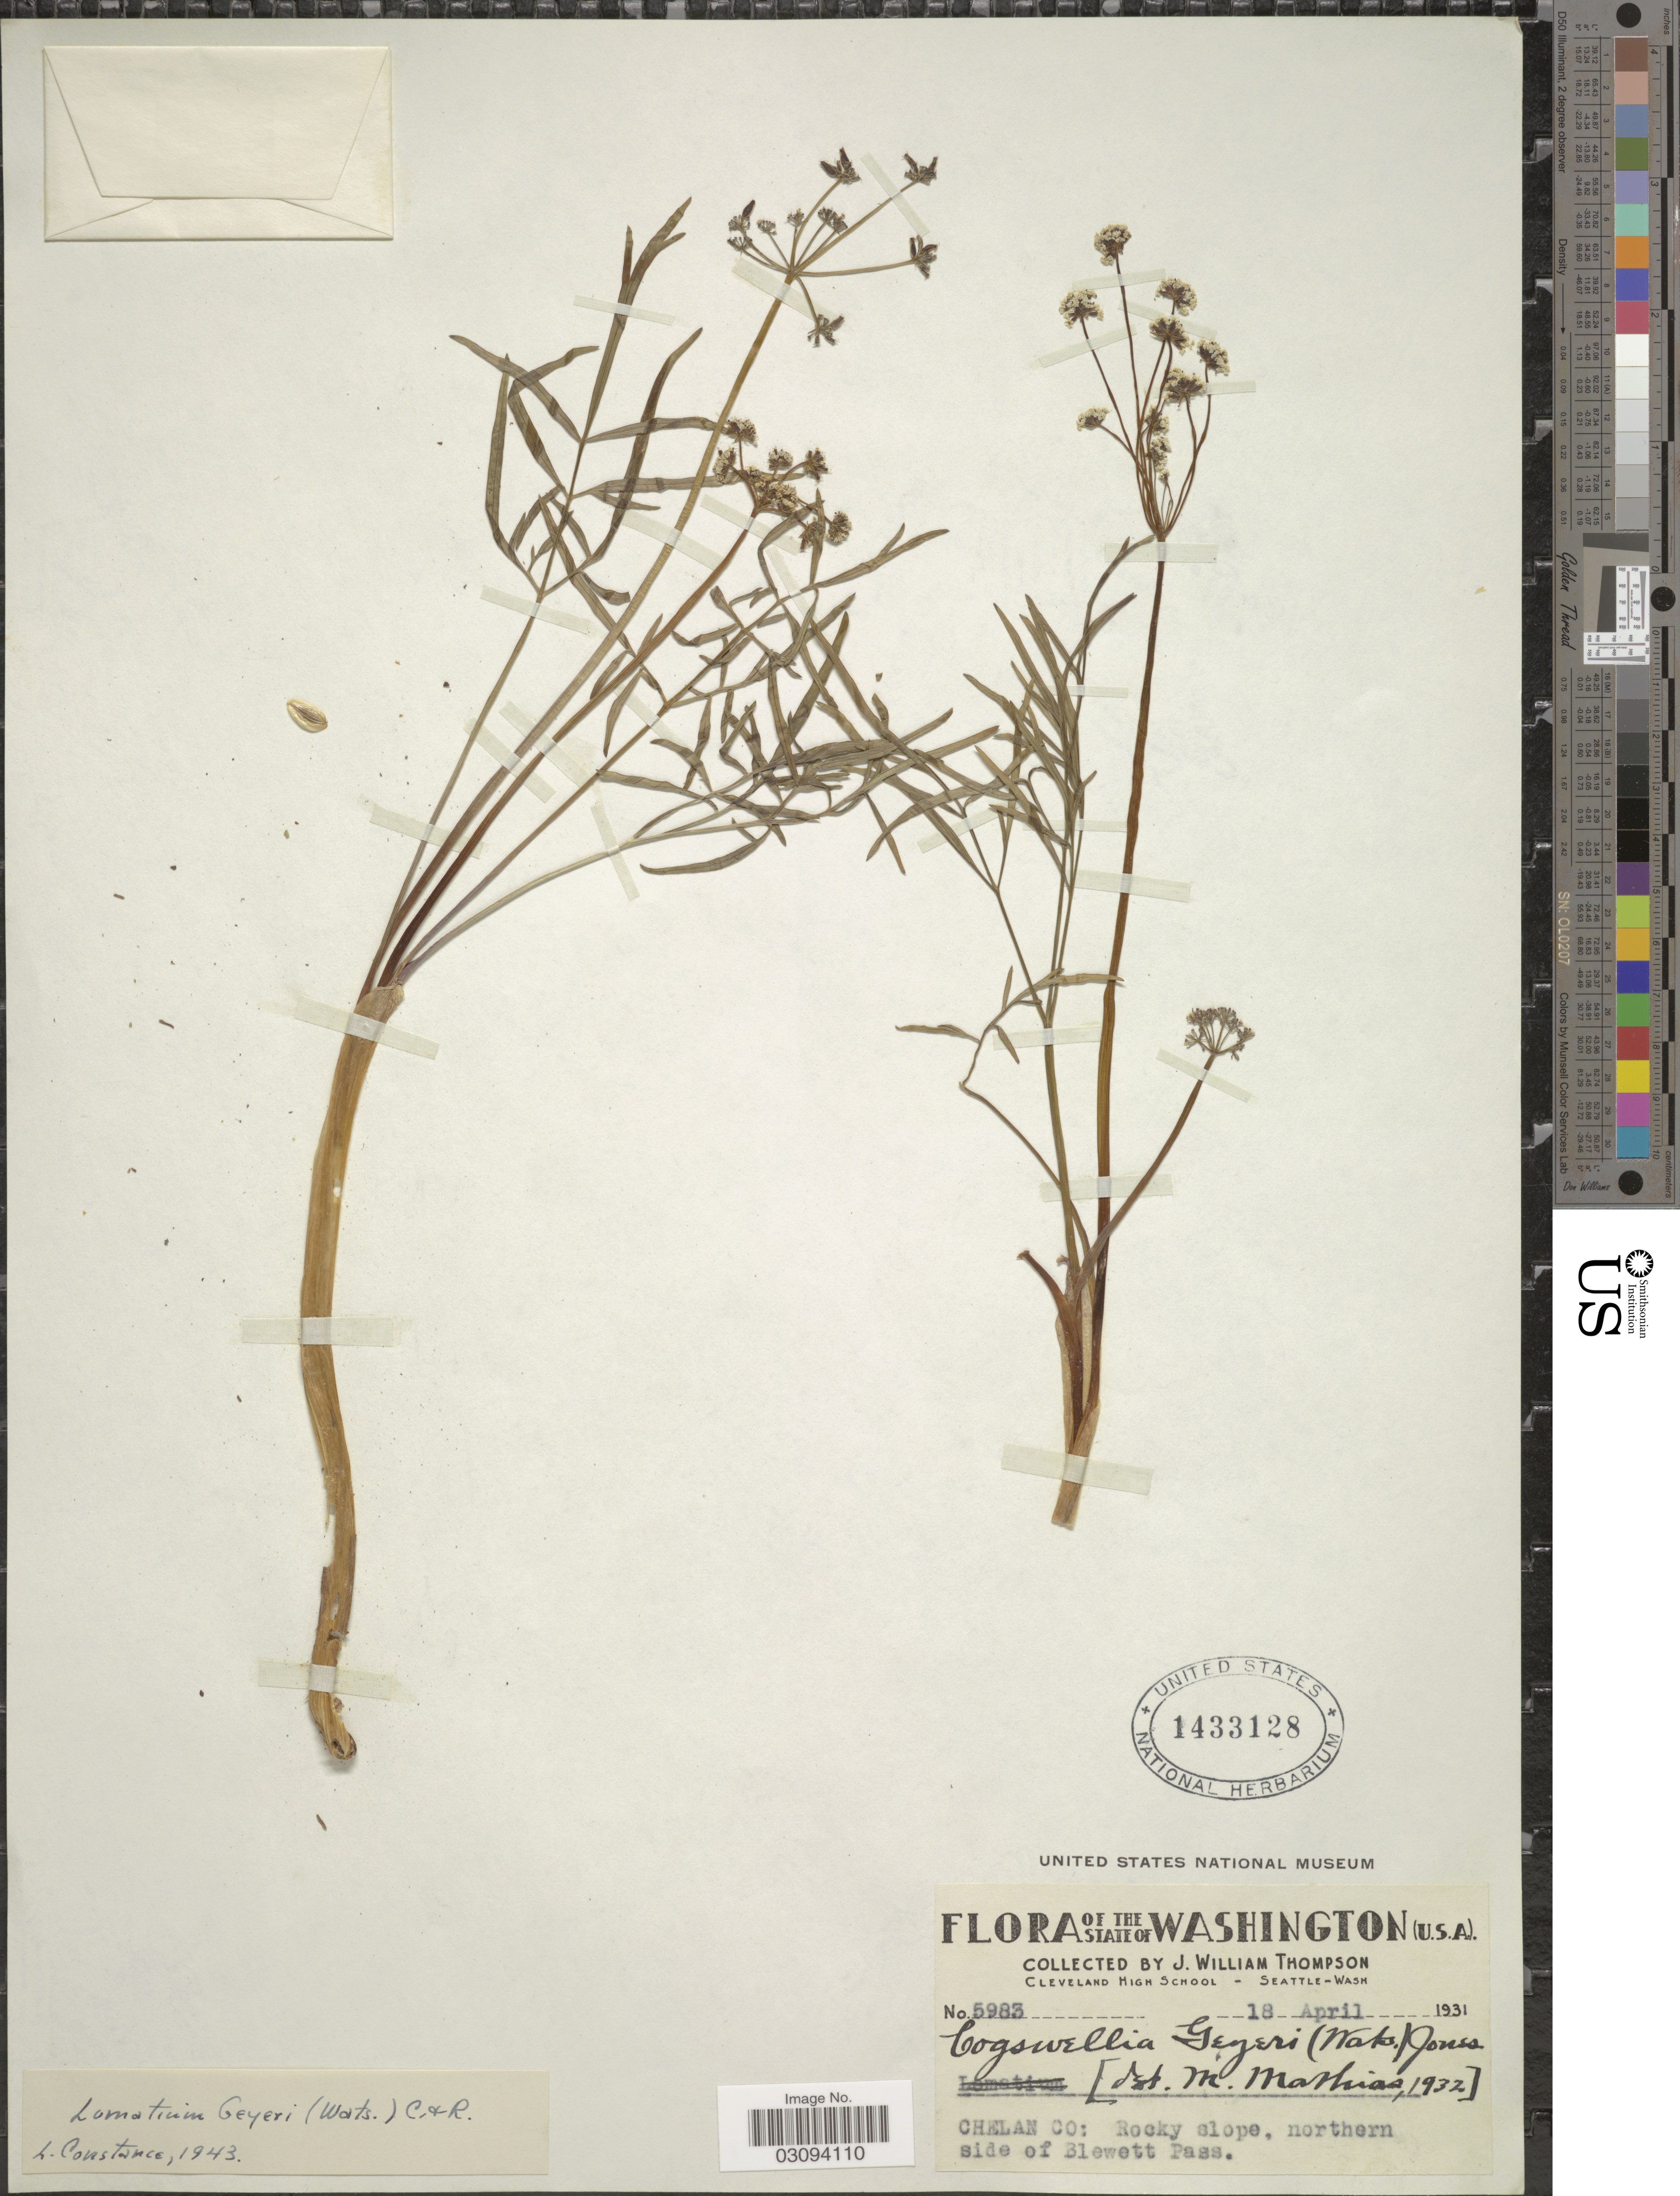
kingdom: Plantae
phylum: Tracheophyta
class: Magnoliopsida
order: Apiales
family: Apiaceae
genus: Lomatium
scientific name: Lomatium geyeri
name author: (S. Watson) J.M. Coult. & Rose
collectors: J. W. Thompson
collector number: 5983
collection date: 1931-04-18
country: United States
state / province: Washington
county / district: Chelan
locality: Chelan Co: Rocky slope, northern side of Blewett Pass.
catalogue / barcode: US 1433128